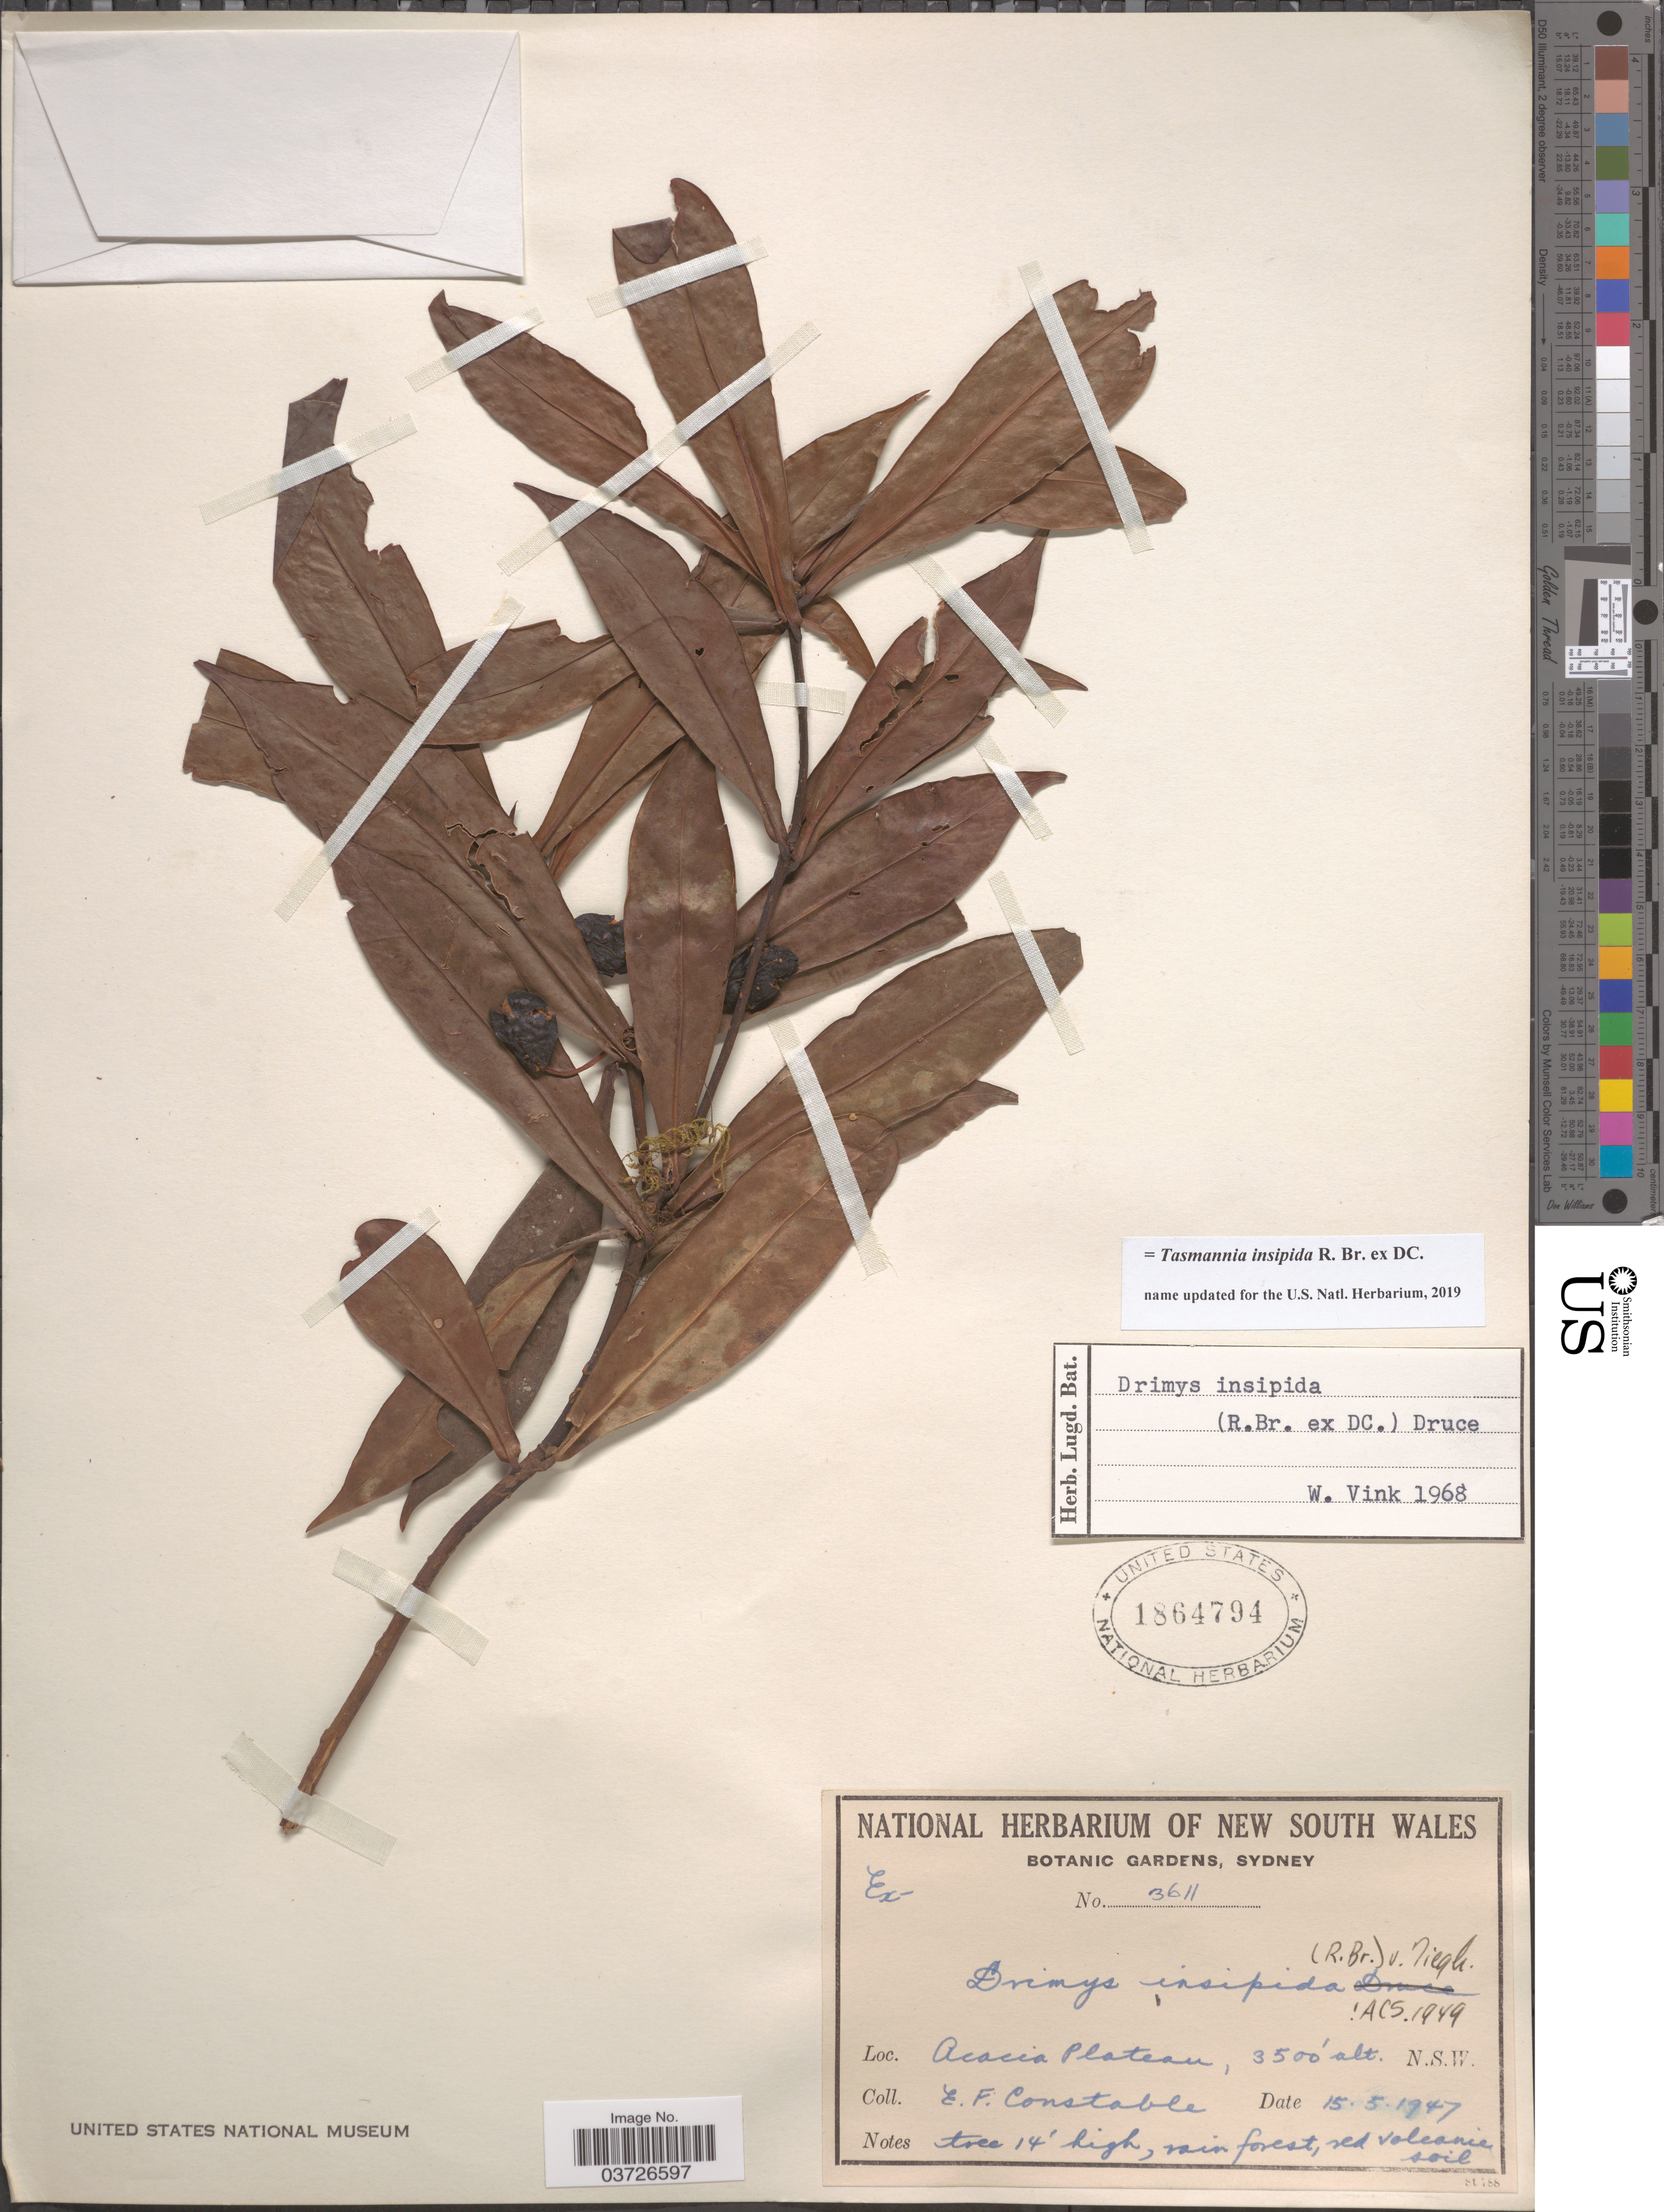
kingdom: Plantae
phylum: Tracheophyta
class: Magnoliopsida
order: Canellales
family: Winteraceae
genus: Tasmannia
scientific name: Tasmannia insipida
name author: R. Br. ex DC.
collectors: E. F. Constable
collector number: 3611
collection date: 1947-05-15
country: Australia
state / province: New South Wales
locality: Acacia Plateau.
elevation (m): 1067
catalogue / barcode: US 1864794